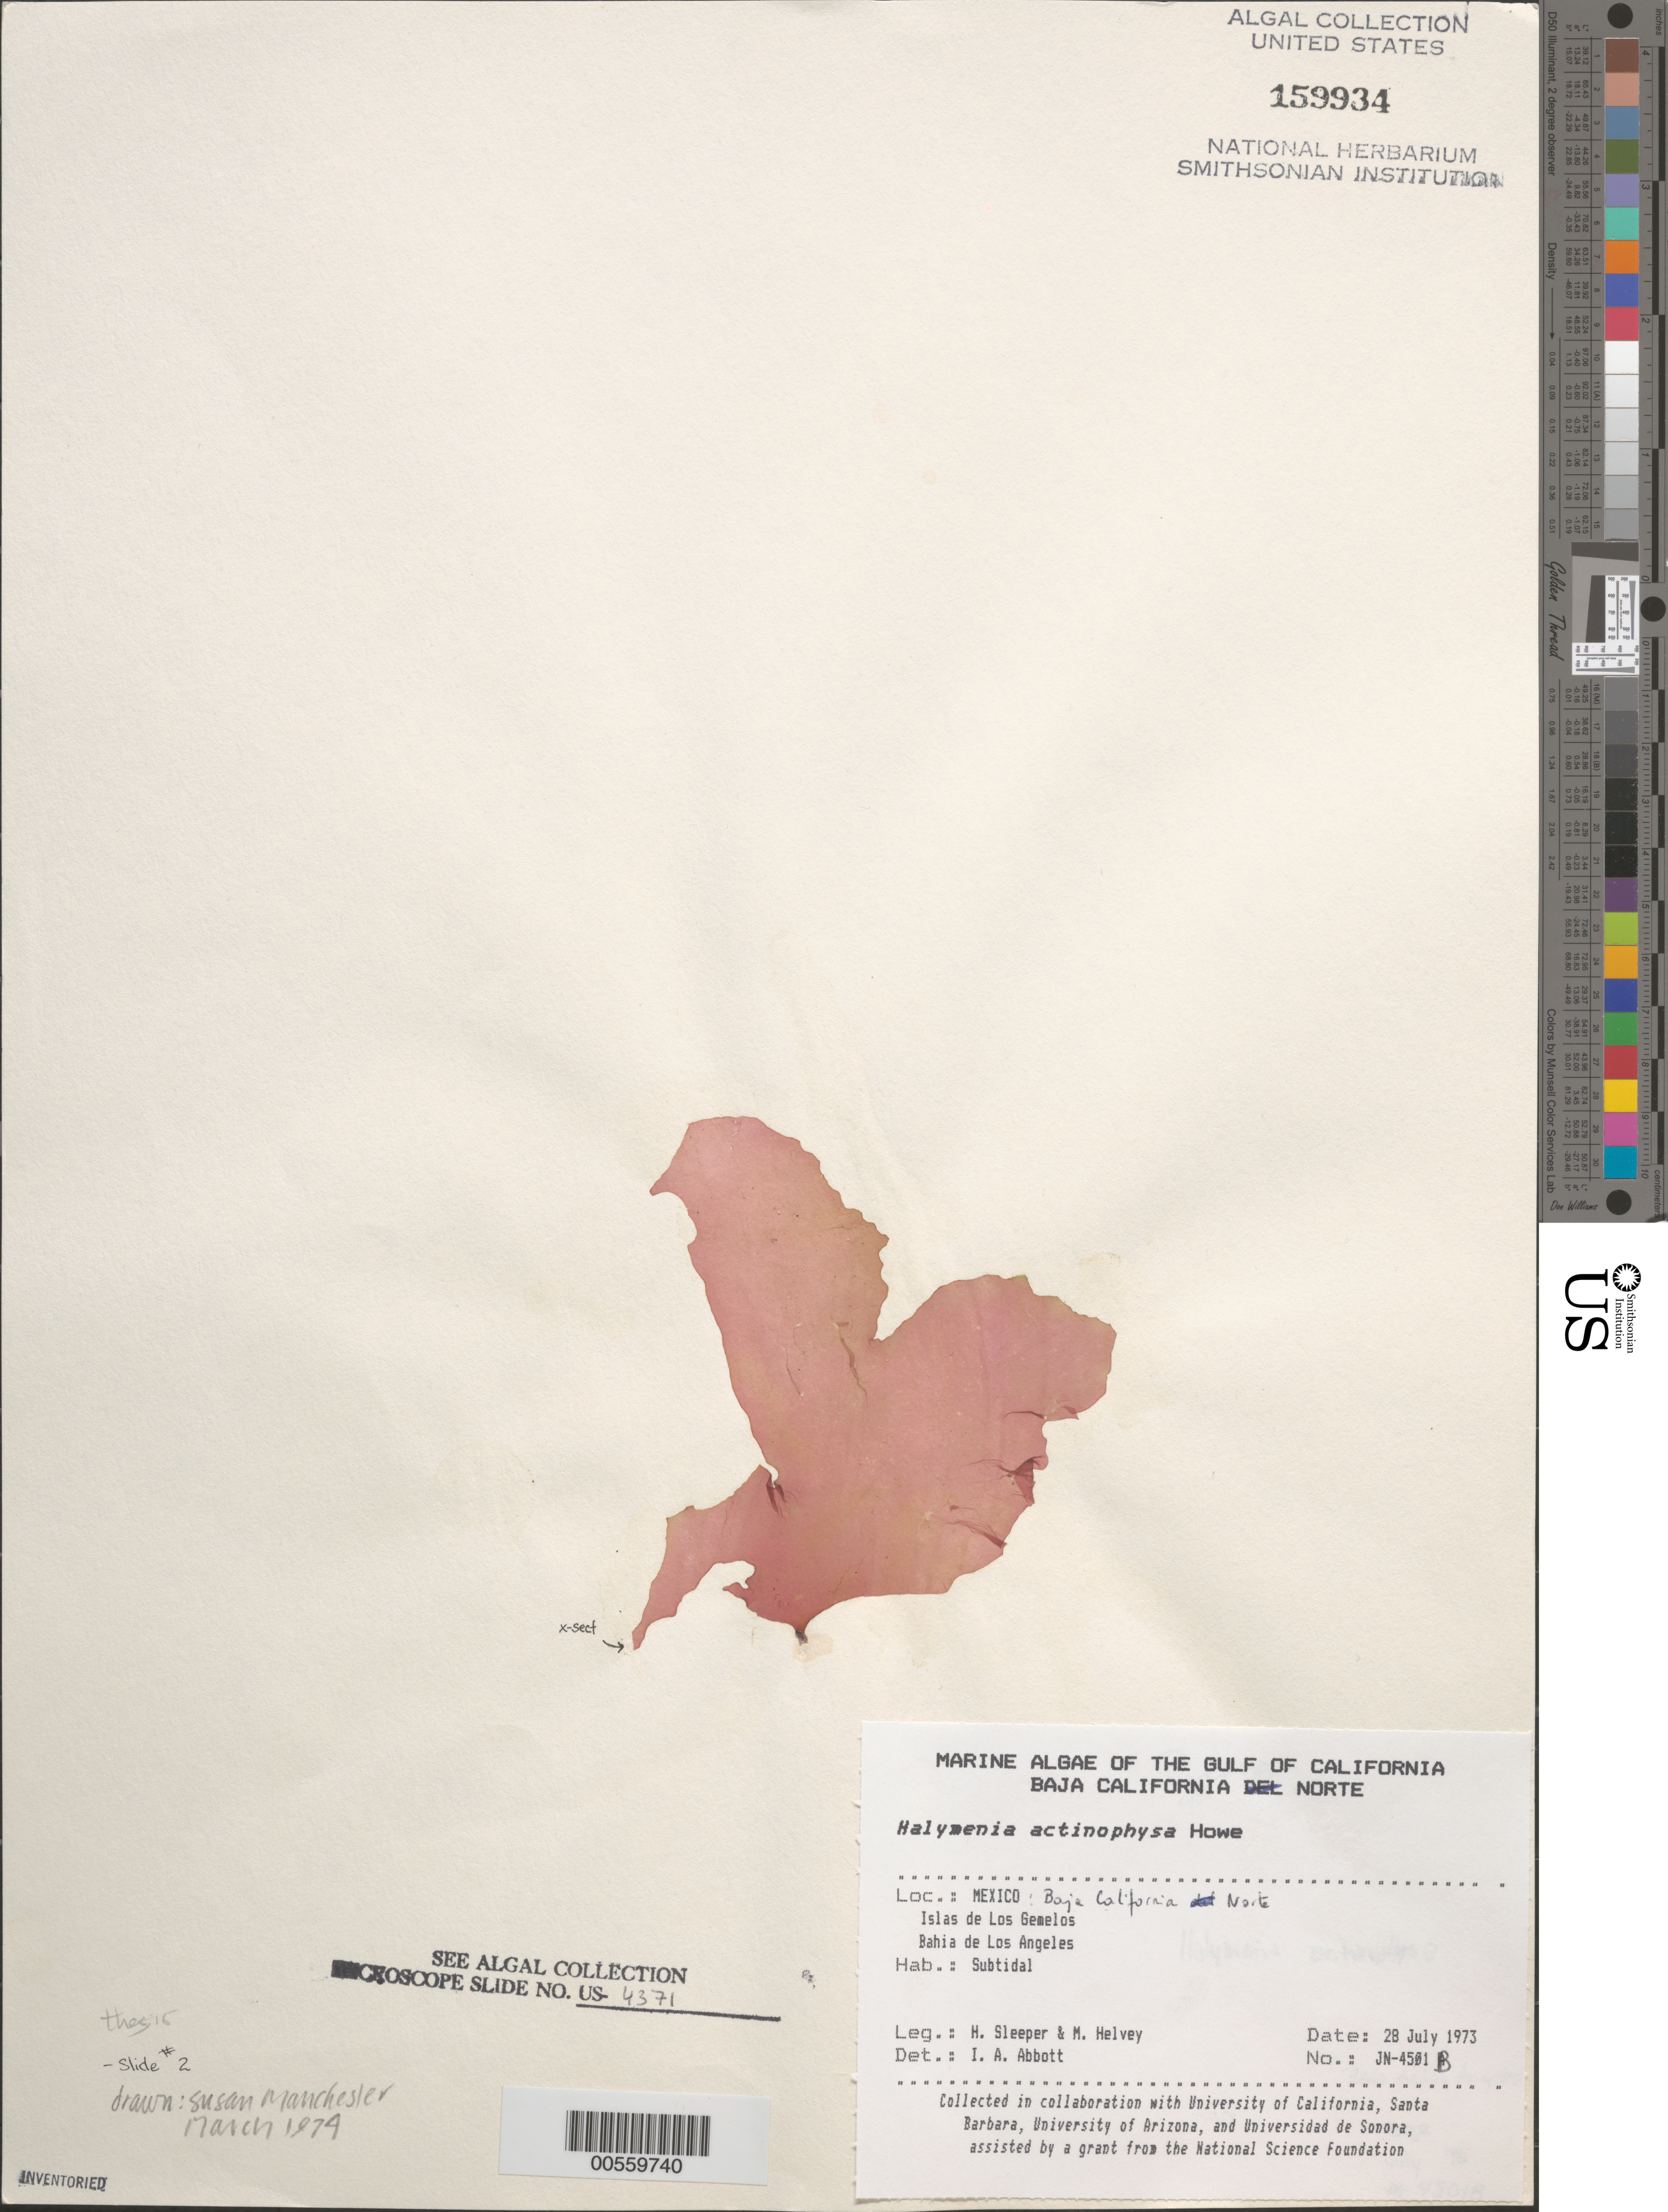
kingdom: Plantae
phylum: Rhodophyta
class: Florideophyceae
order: Halymeniales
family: Halymeniaceae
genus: Halymenia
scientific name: Halymenia actinophysa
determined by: Abbott, Isabella A.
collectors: H. Sleeper & M. Helvey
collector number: Jn-4501b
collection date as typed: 28 Jul 1973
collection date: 1973-07-28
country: Mexico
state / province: Baja California Norte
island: Isla de Los Gemelitos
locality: Bahia de los Angeles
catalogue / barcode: US 159934